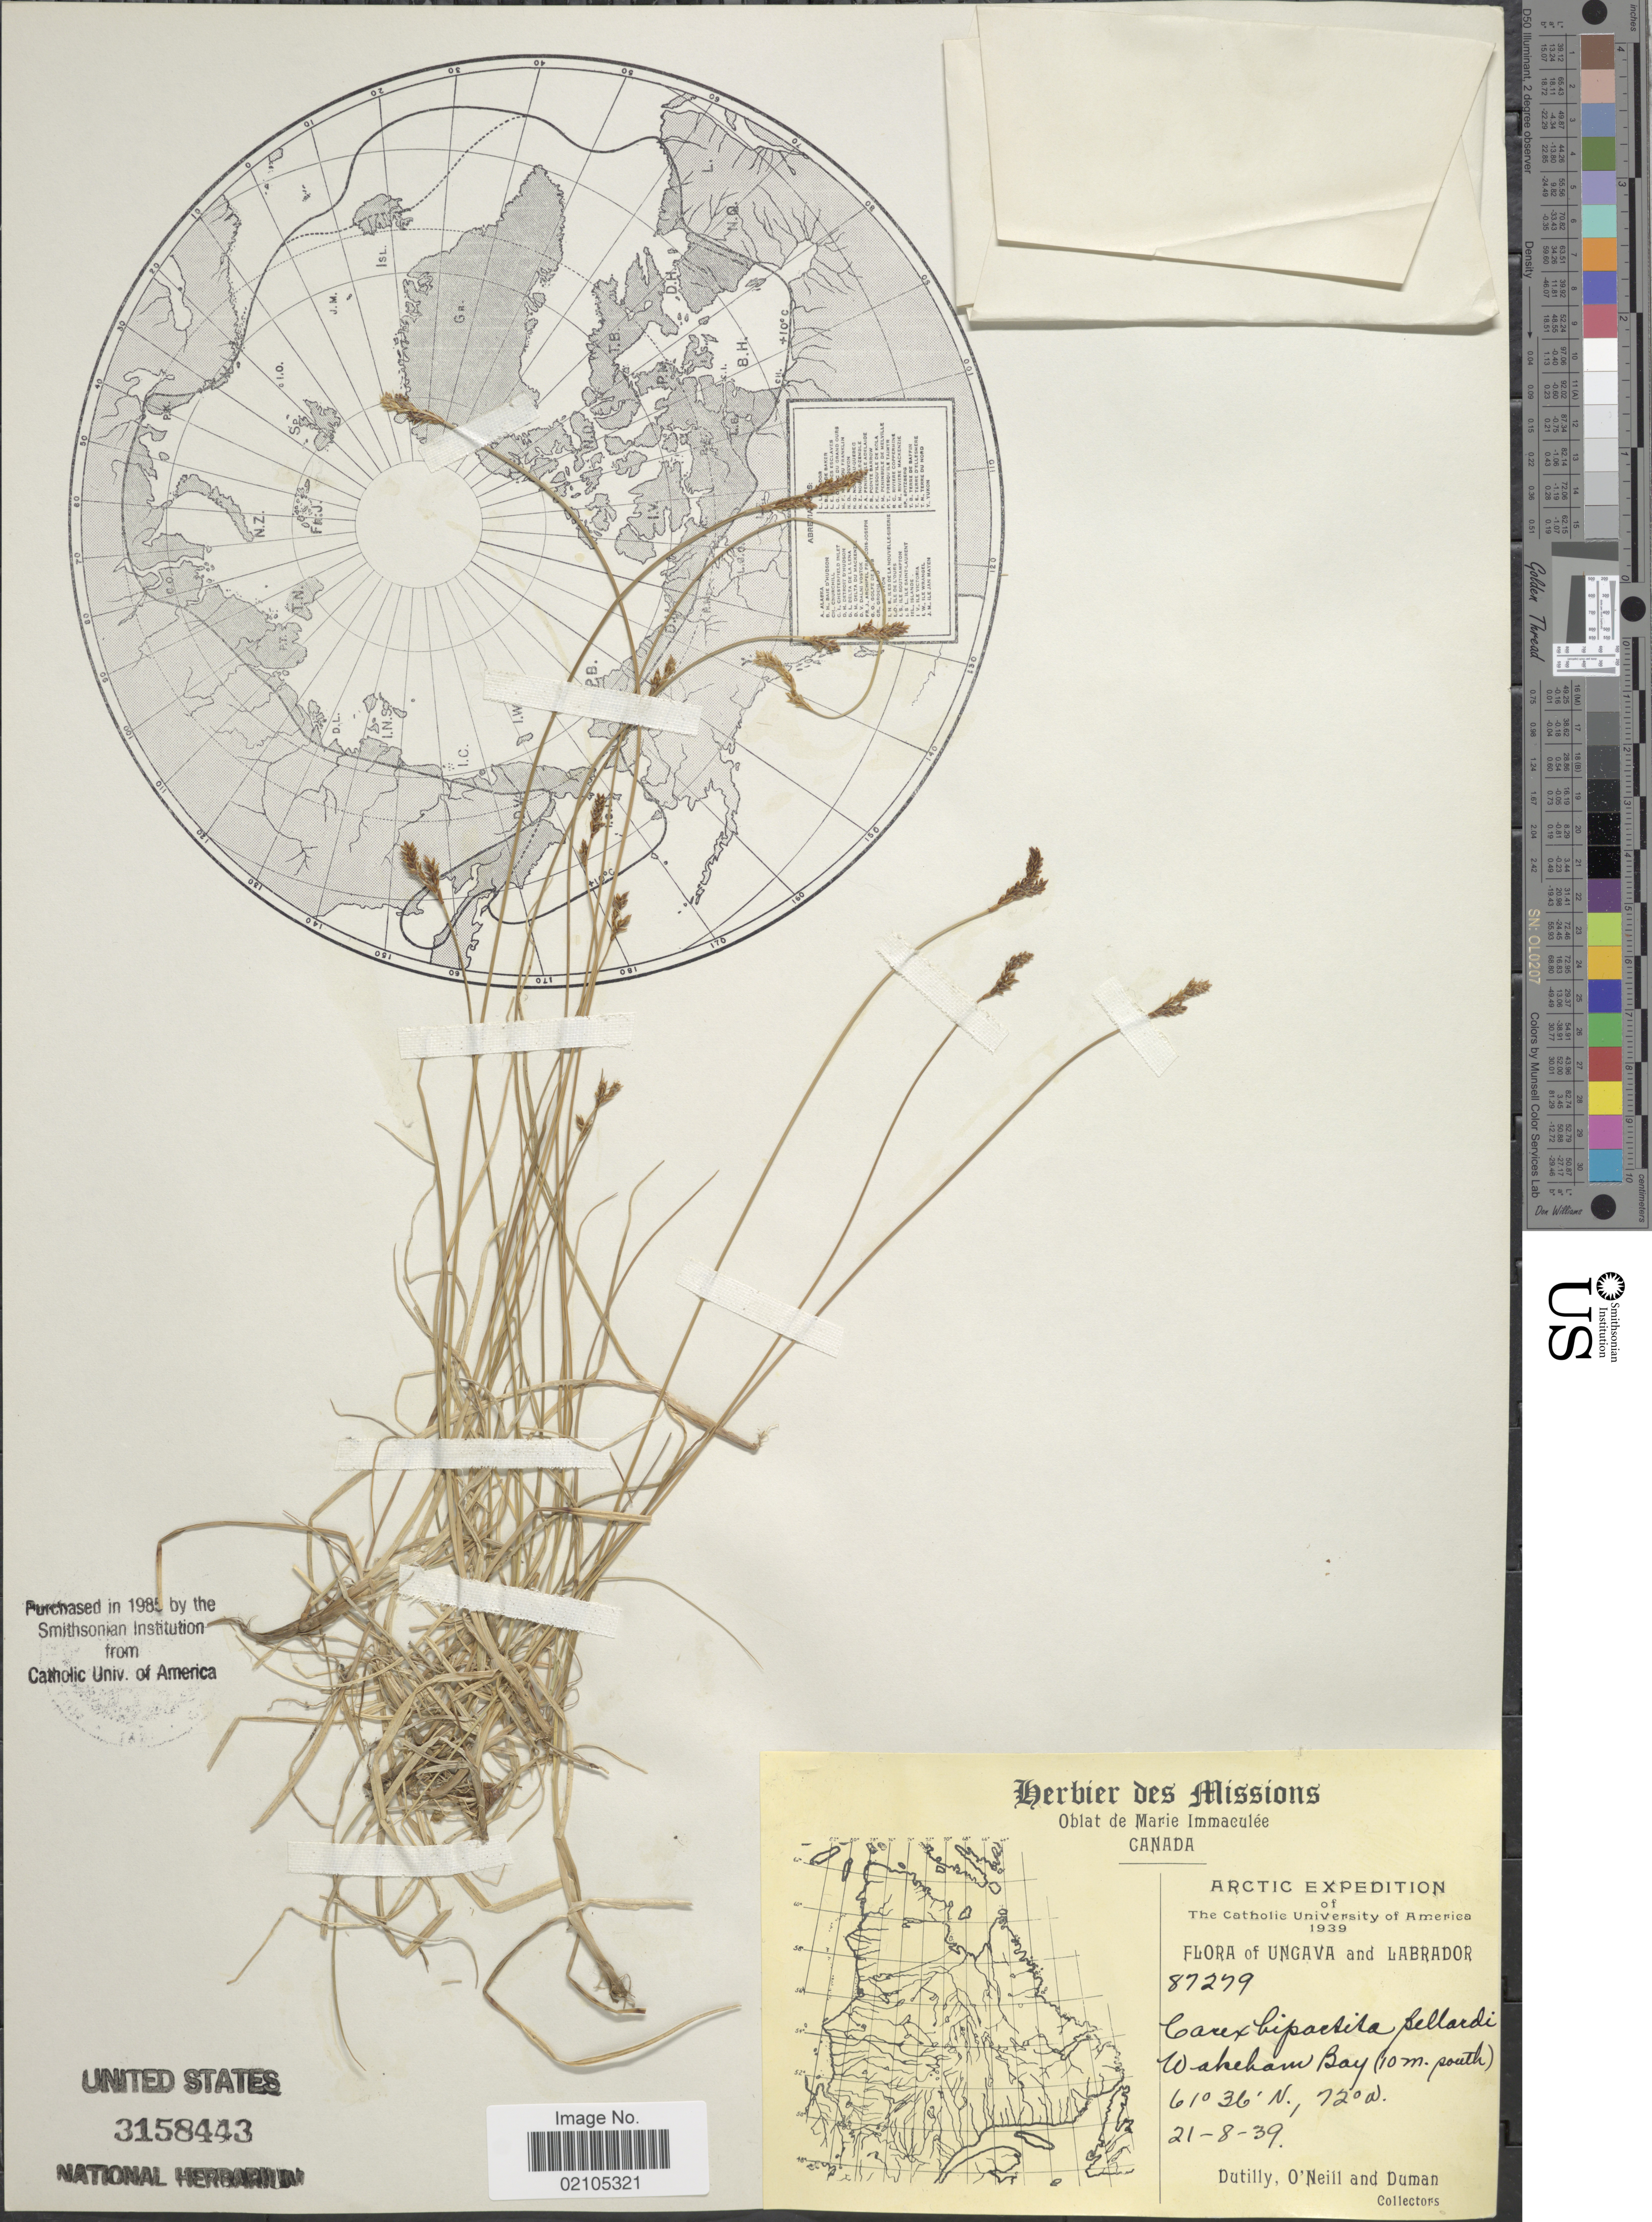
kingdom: Plantae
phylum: Tracheophyta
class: Liliopsida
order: Poales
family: Cyperaceae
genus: Carex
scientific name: Carex lachenalii subsp. lachenalii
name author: Schkuhr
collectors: -. Dutilly, -. O'Neill & -. Duman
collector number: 87279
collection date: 1939-08-21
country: Canada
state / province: Newfoundland and Labrador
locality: Ungava and Labrador. Wakeham Bay (10 m. south). Arctic.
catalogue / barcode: US 3158443